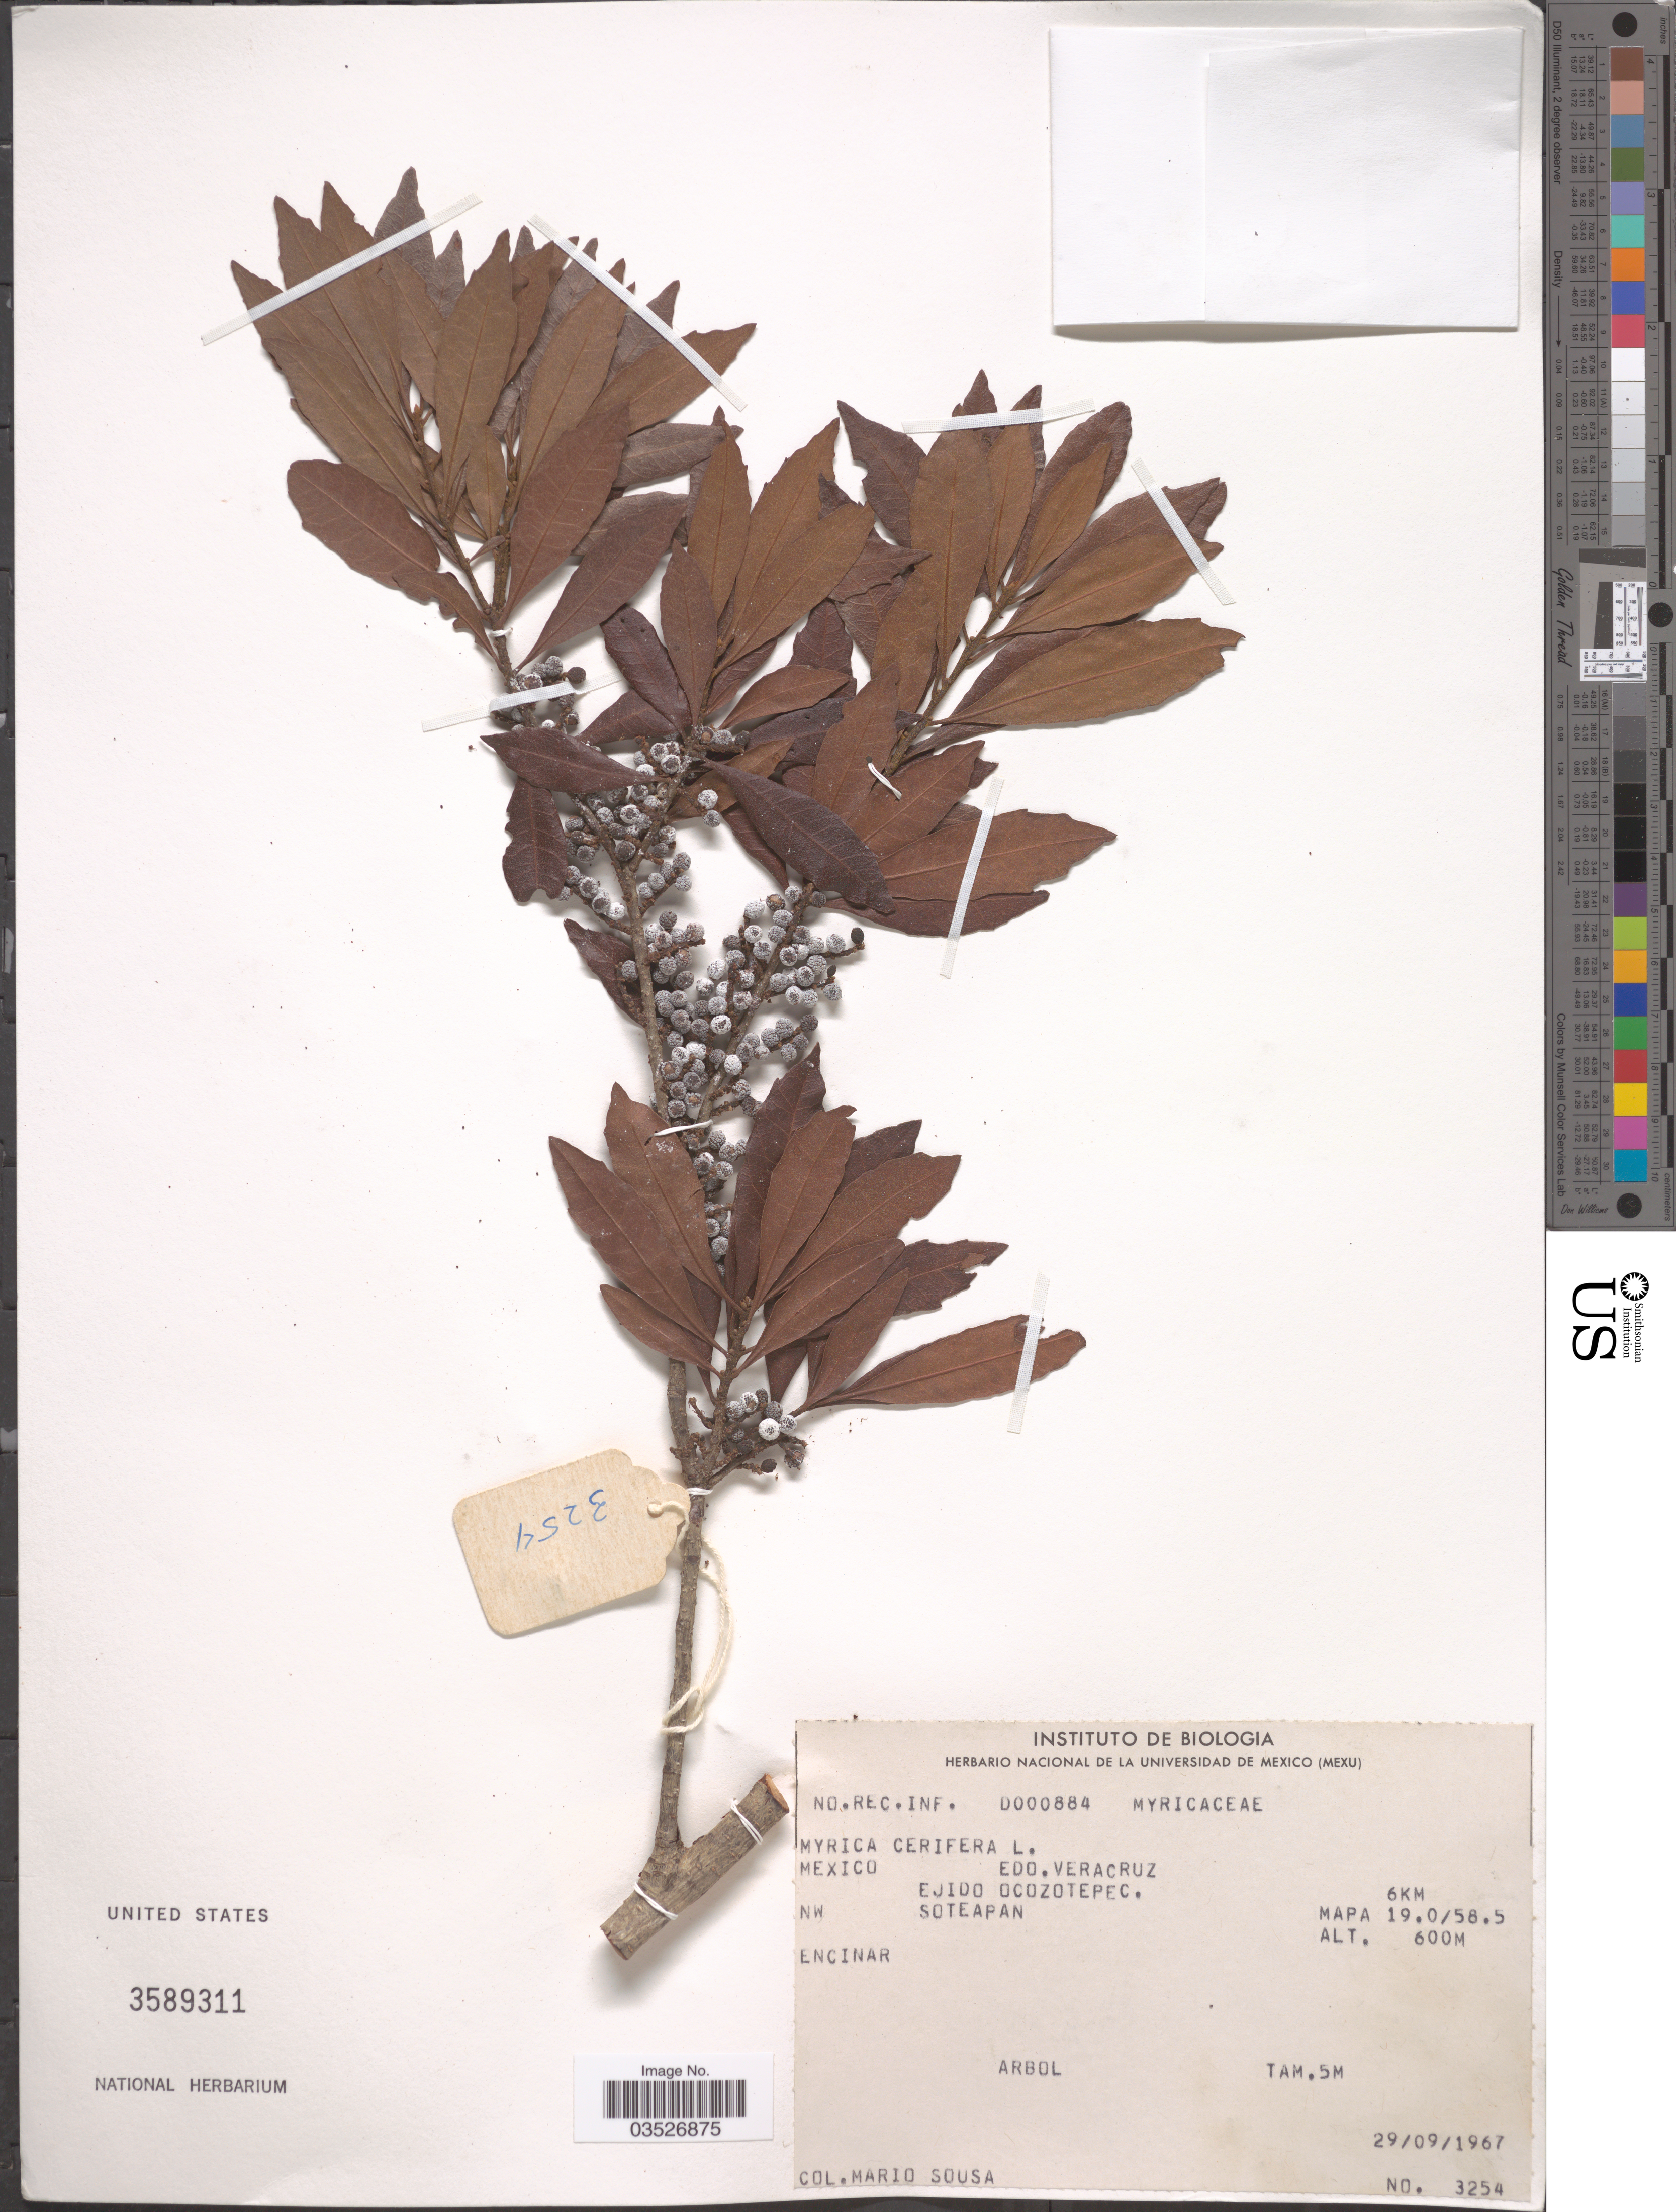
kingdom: Plantae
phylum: Tracheophyta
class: Magnoliopsida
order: Fagales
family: Myricaceae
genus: Morella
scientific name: Morella cerifera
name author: (L.) Small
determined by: Strong, M. T., (US), Smithsonian Institution - National Museum of Natural History (UNITED STATES)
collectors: M. Sousa S.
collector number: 3254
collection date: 1967-09-29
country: Mexico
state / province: Veracruz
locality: Edo. Veracruz. Ejido Ocozotepec. NW Soteapan. 6KM Mapa 19.0/58.5.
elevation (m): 600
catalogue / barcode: US 3589311